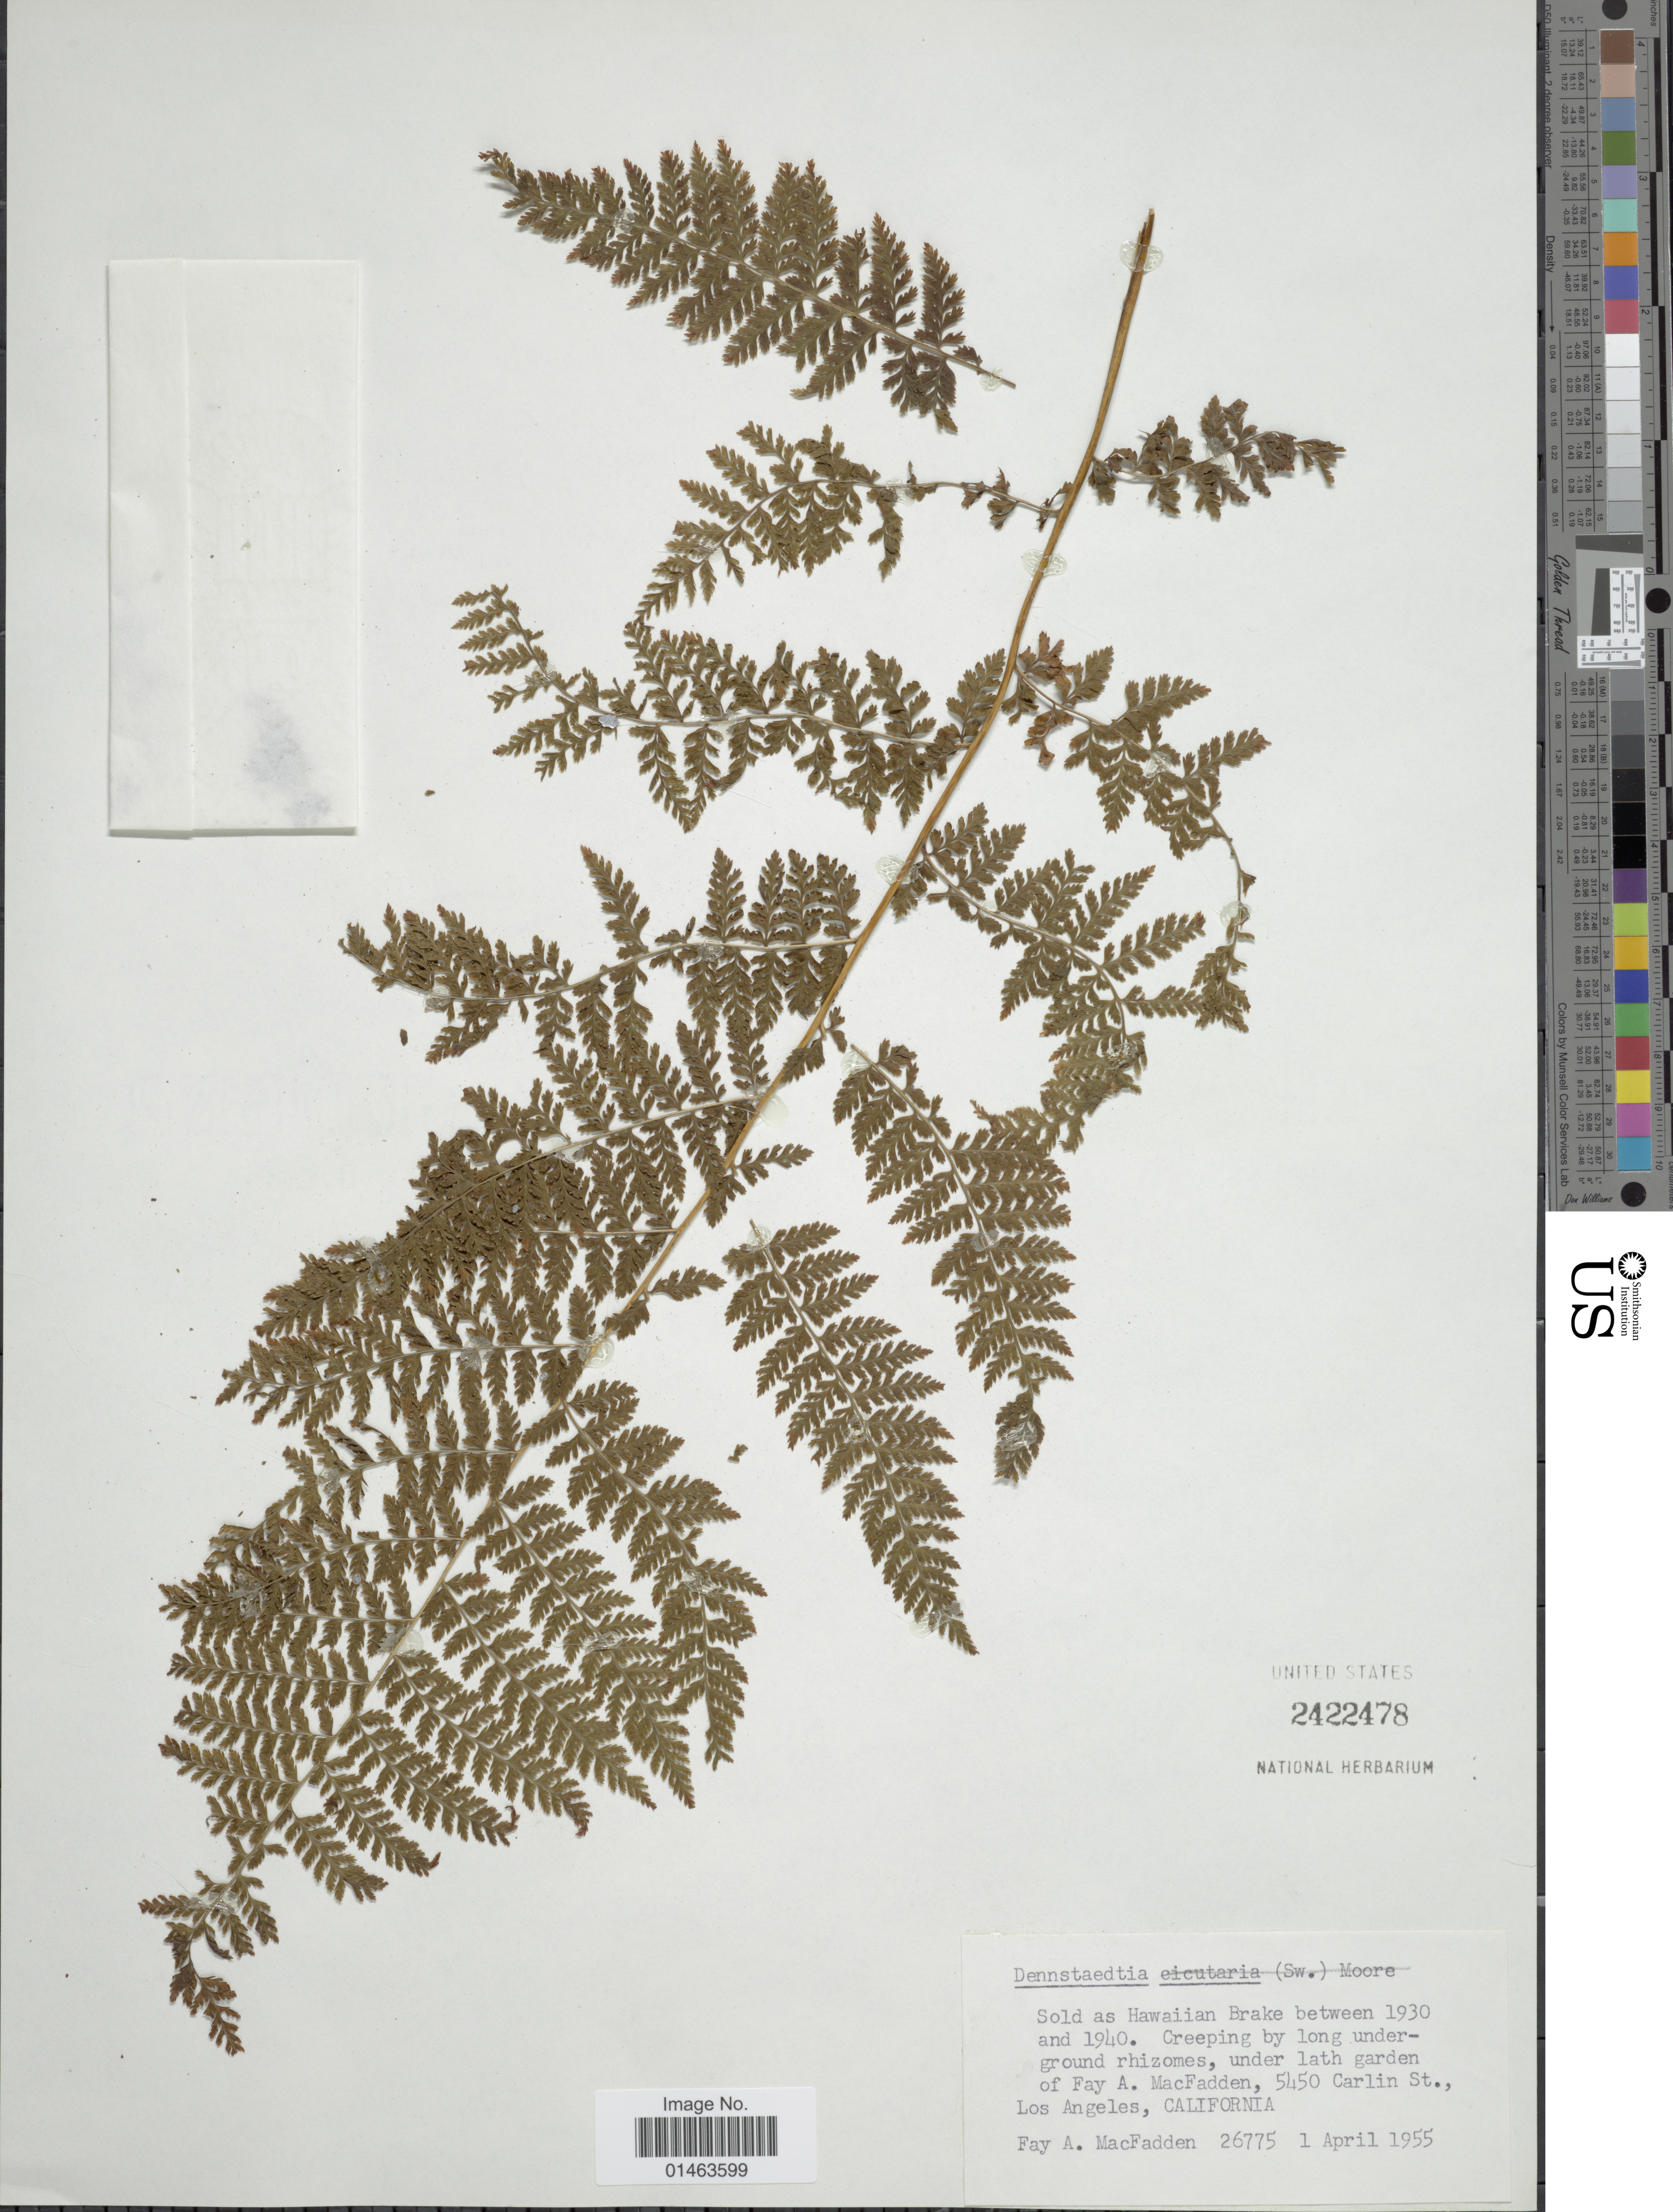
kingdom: Plantae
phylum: Tracheophyta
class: Polypodiopsida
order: Polypodiales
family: Dennstaedtiaceae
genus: Dennstaedtia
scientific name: Dennstaedtia davallioides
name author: (R. Br.) T. Moore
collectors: F. MacFadden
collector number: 26775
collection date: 1955-04-01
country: United States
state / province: California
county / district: Los Angeles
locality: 5450 Carlin St., Los Angeles, California.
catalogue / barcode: US 2422478